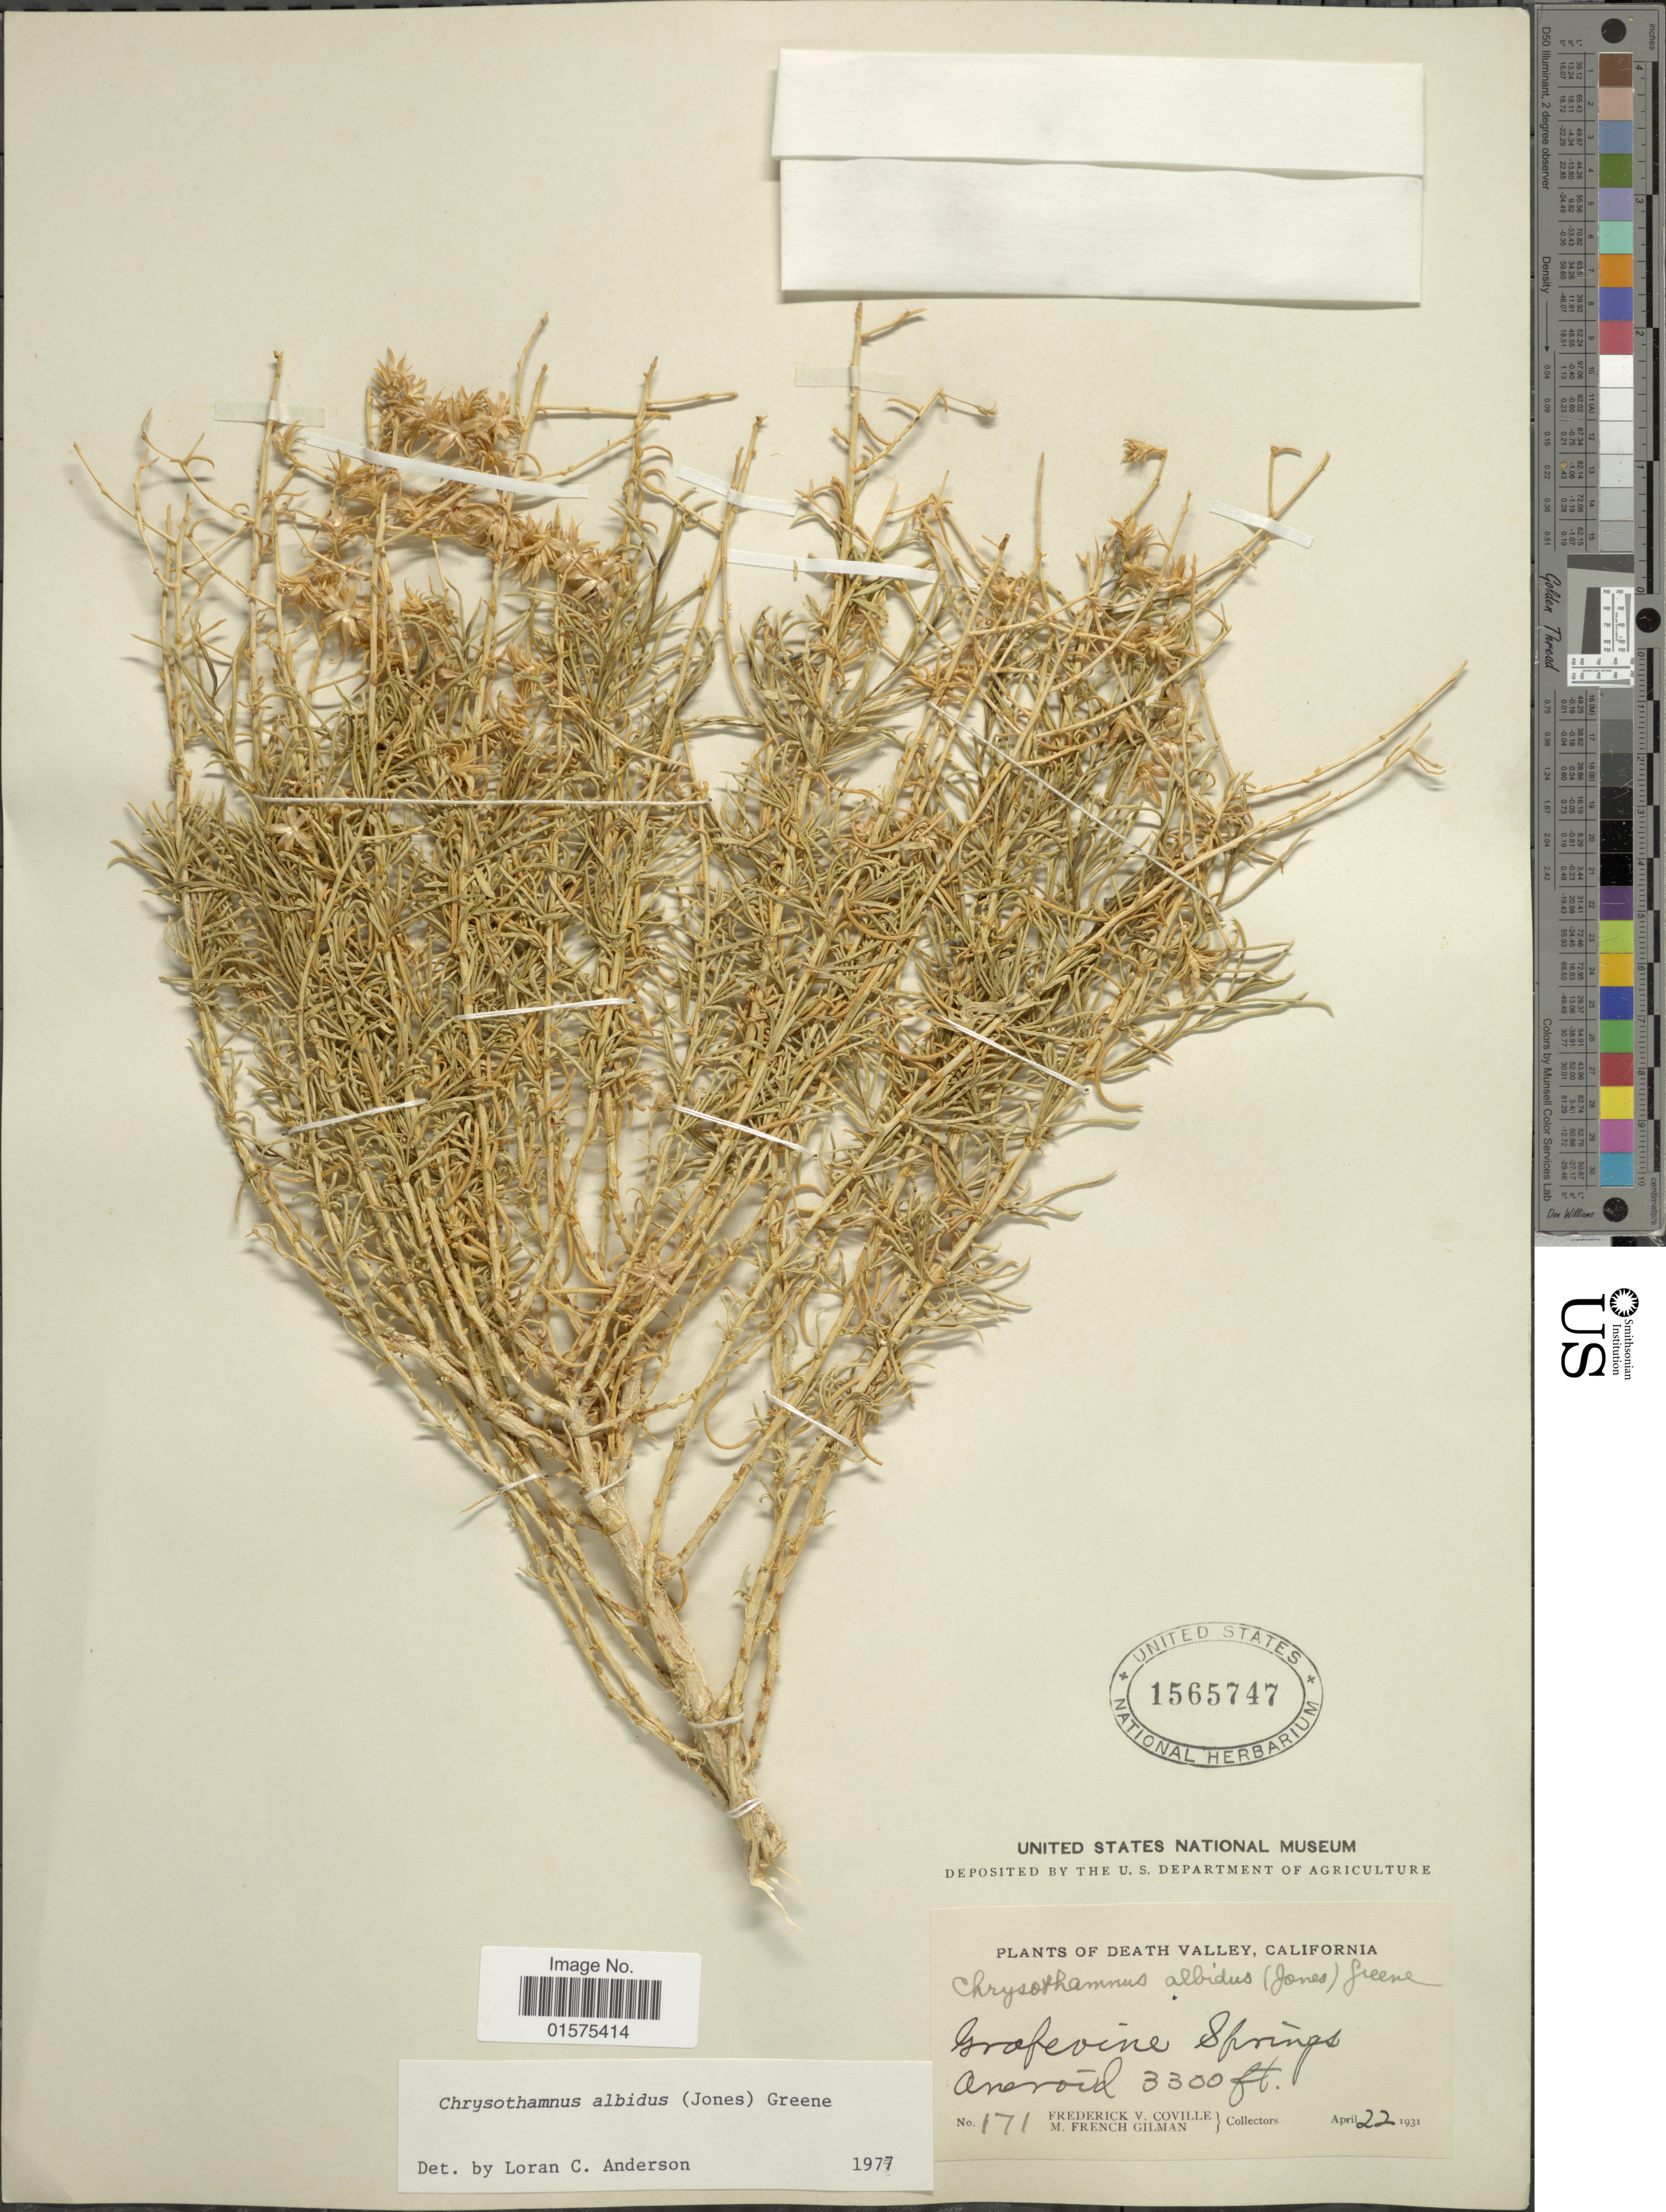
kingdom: Plantae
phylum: Tracheophyta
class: Magnoliopsida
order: Asterales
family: Asteraceae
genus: Ericameria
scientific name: Ericameria albida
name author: (M.E. Jones ex A. Gray) L.C. Anderson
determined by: Urbatsch, Lowell E., Curator (LSU), Louisiana State University (UNITED STATES)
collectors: F. V. Coville & M. F. Gilman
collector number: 171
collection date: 1931-04-22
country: United States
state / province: California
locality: Death Valley. Grapevine Springs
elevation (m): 1006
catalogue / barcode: US 1565747